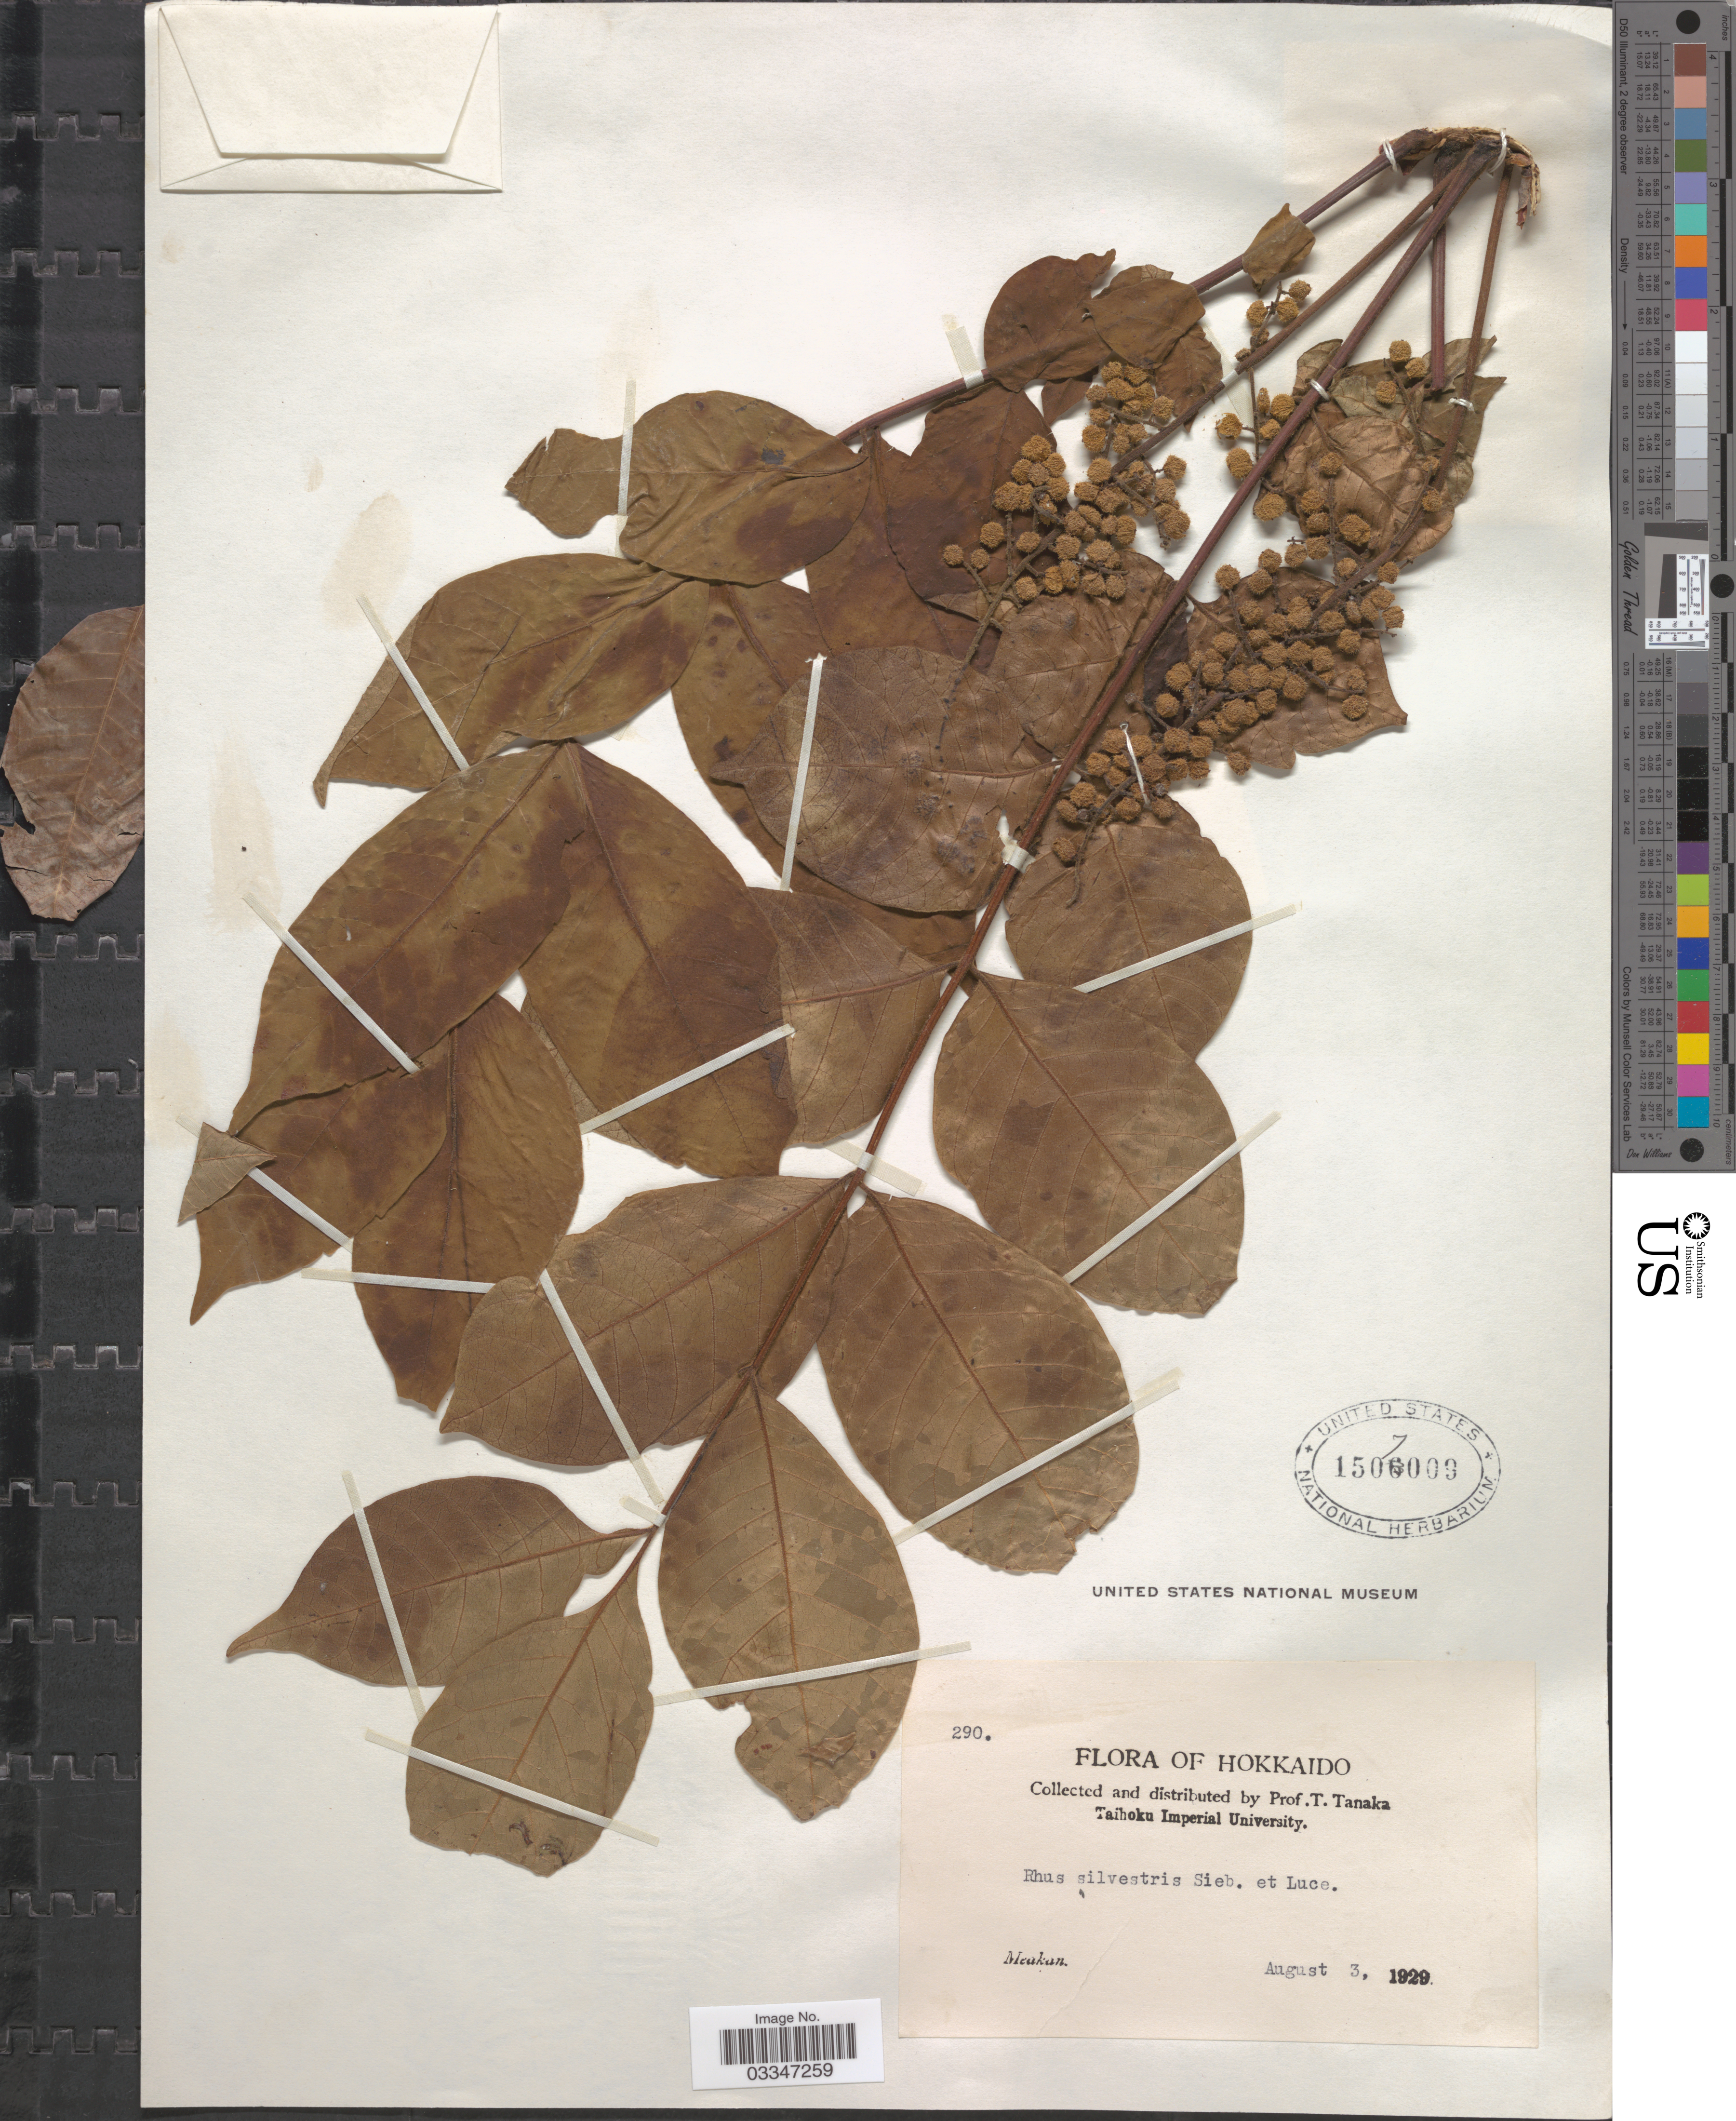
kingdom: Plantae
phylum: Tracheophyta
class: Magnoliopsida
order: Sapindales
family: Anacardiaceae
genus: Rhus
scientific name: Rhus sylvestris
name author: Siebold & Zucc.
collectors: T. Tanaka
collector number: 290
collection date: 1929-08-03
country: Japan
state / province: Hokkaidō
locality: Meakan.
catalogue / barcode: US 1507009